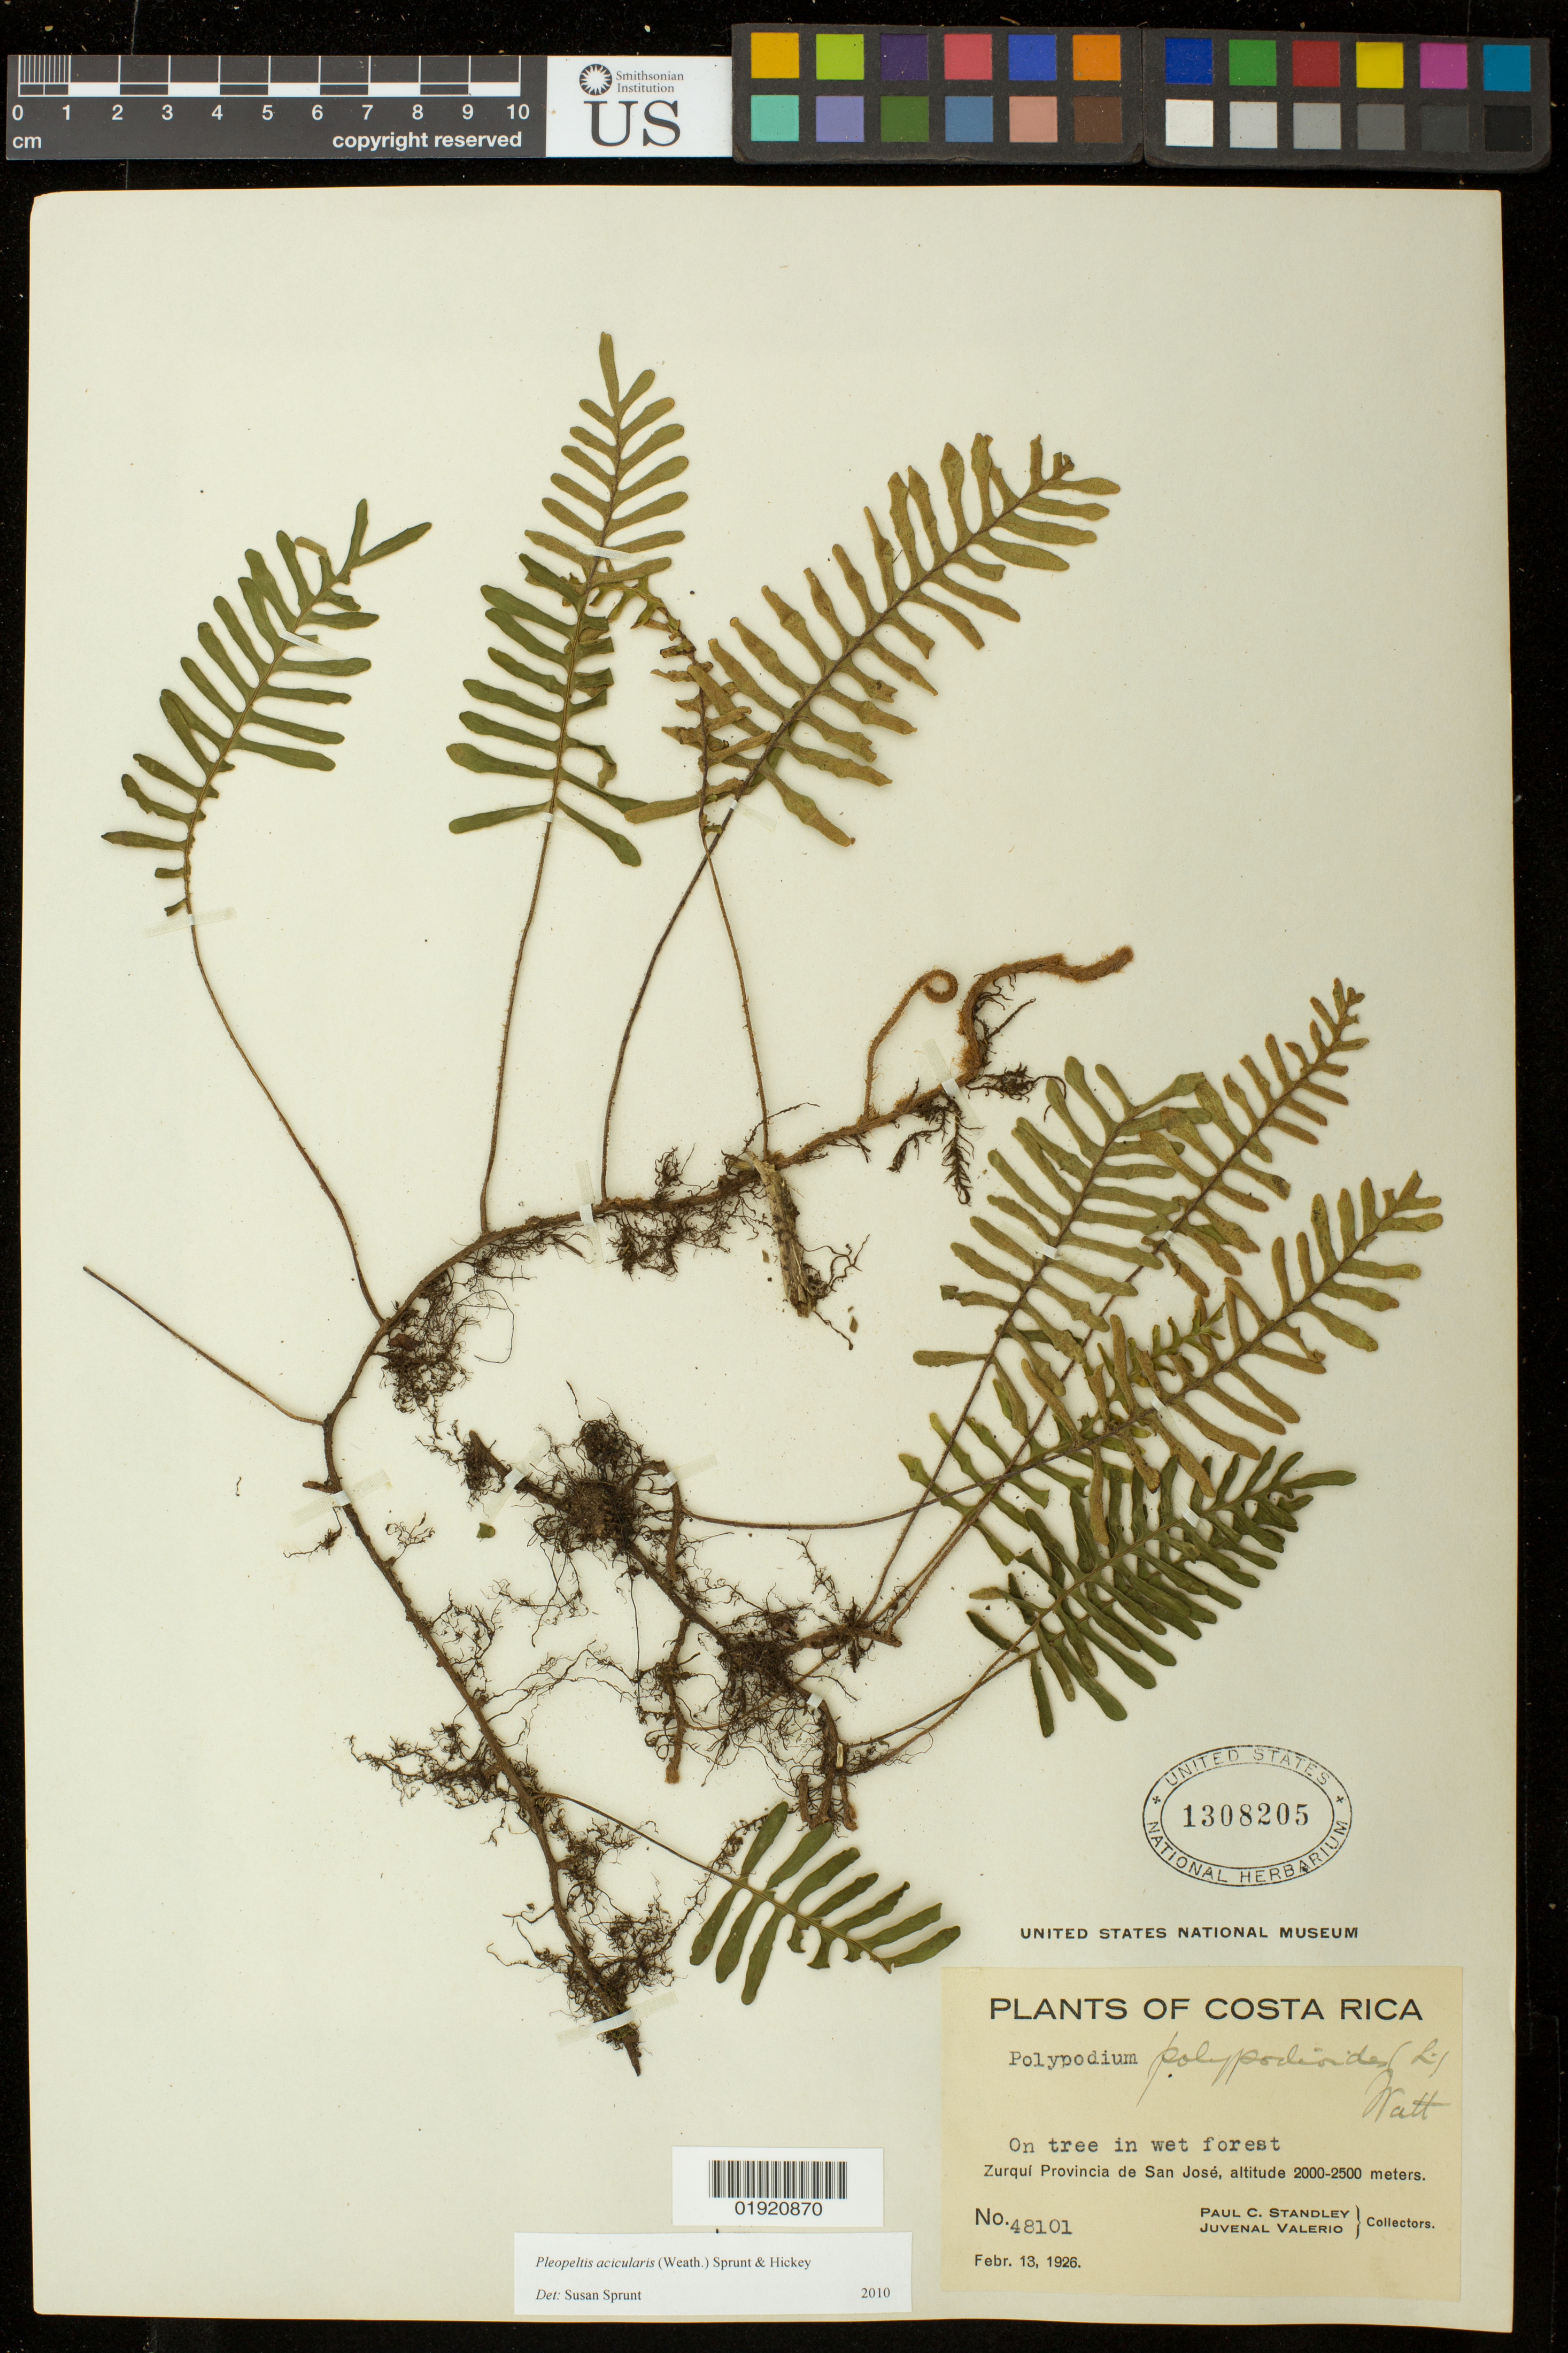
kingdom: Plantae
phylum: Tracheophyta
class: Polypodiopsida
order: Polypodiales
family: Polypodiaceae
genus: Pleopeltis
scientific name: Pleopeltis acicularis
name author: (Weath.) A.R. Sm. & Krömer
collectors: P. C. Standley & J. Valerio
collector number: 48101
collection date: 1926-02-13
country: Costa Rica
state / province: San José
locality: Costa Rica. Zurqui Provincia de San Jose.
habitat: On tree in wet forest.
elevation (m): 2000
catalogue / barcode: US 1308205